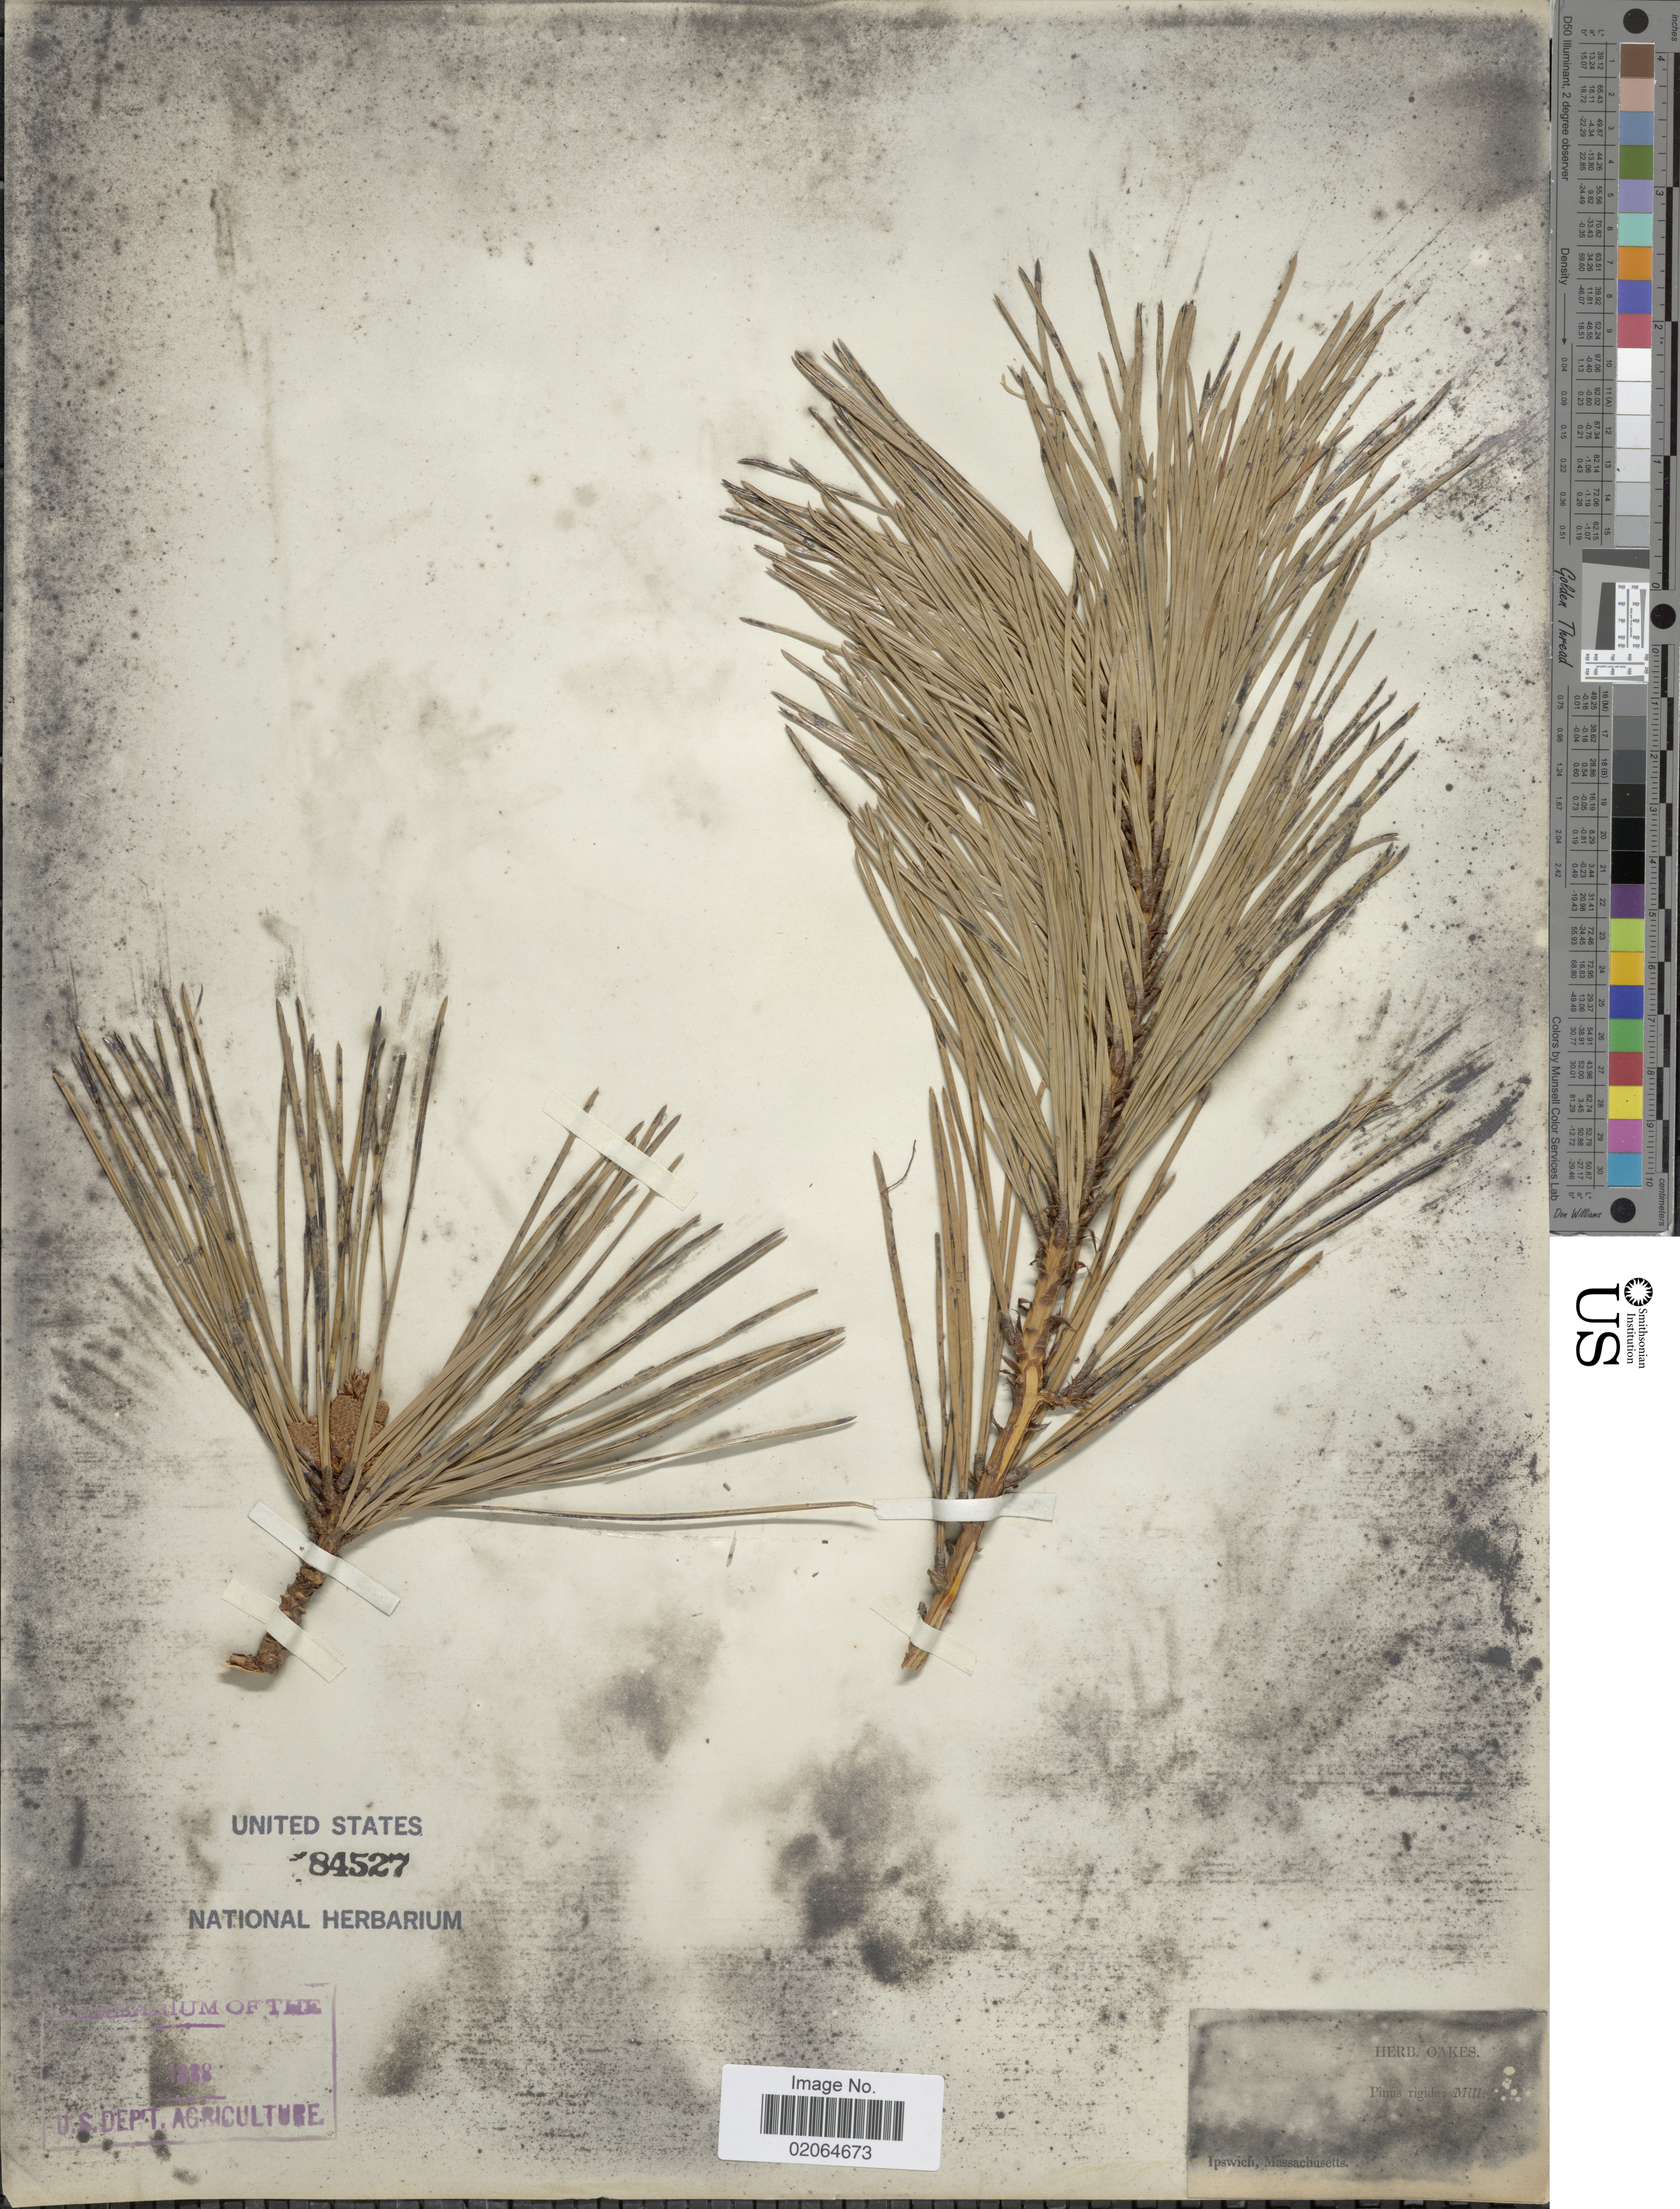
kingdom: Plantae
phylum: Tracheophyta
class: Pinopsida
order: Pinales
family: Pinaceae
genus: Pinus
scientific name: Pinus rigida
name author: Mill.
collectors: ex herb. Oakes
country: United States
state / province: Massachusetts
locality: Ipswich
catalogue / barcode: US 84527